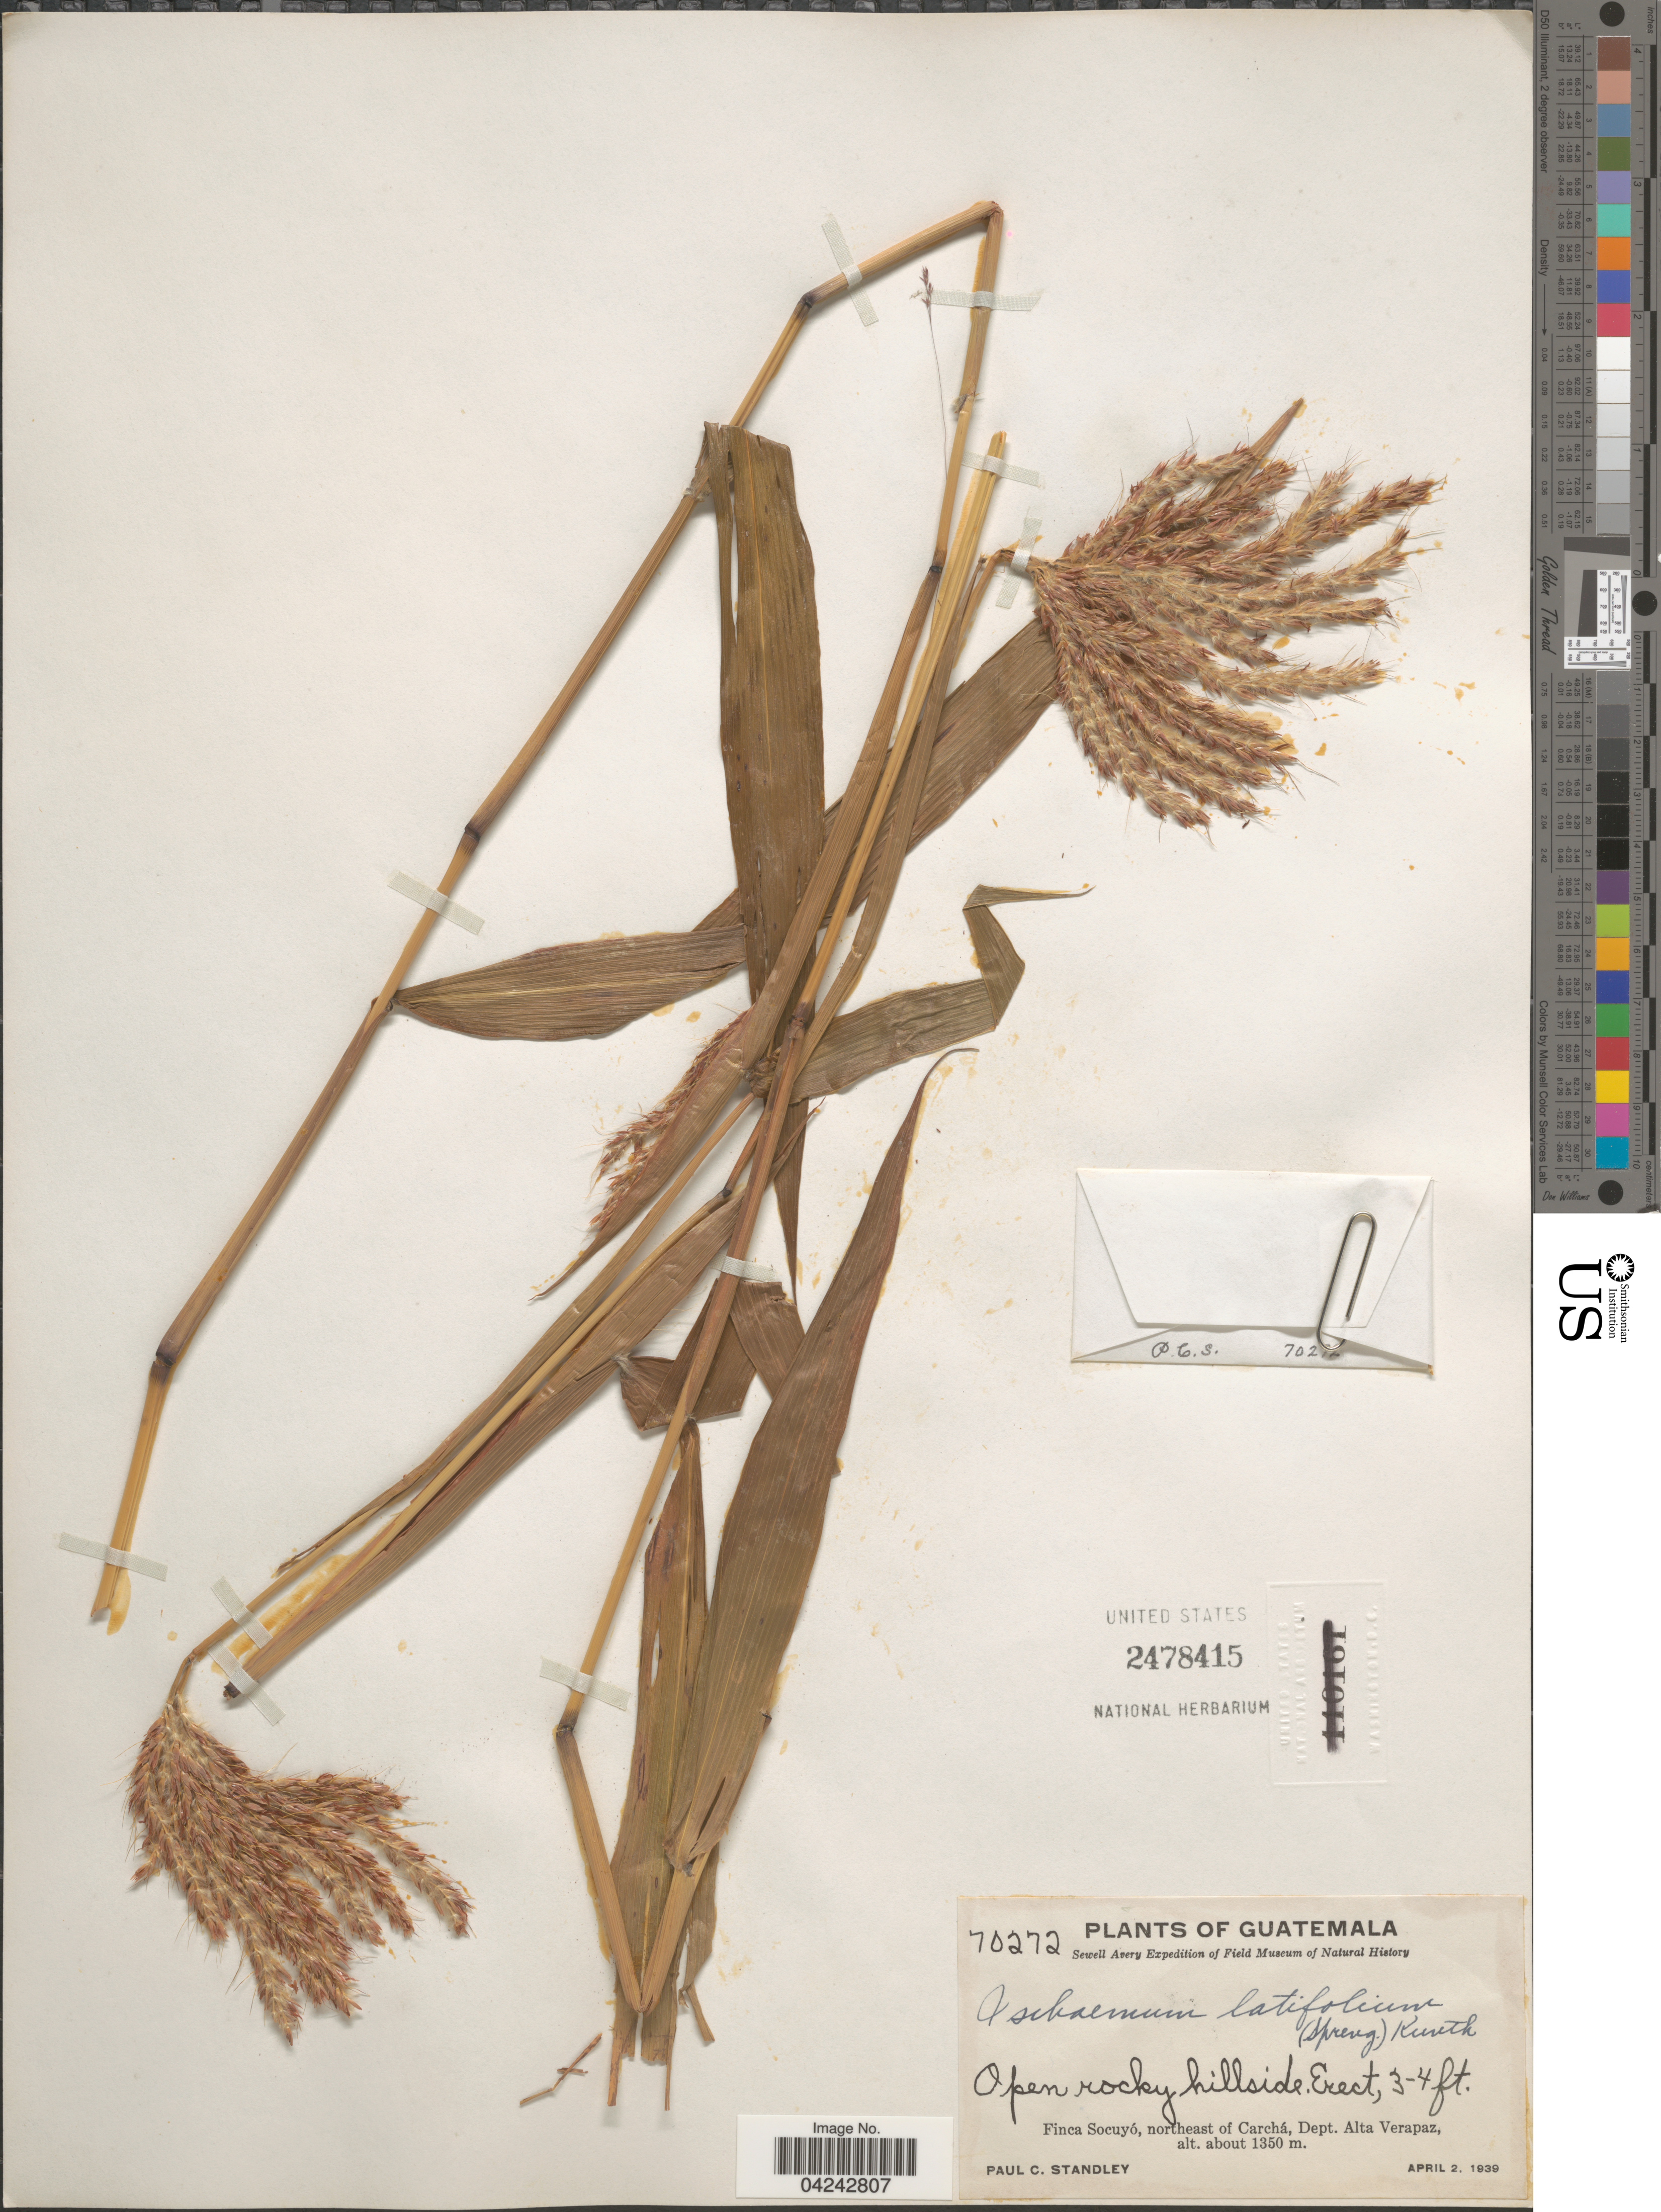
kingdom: Plantae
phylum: Tracheophyta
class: Liliopsida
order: Poales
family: Poaceae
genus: Ischaemum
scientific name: Ischaemum latifolium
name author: (Spreng.) Kunth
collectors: P. C. Standley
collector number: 70272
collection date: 1939-04-02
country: Guatemala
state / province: Alta Verapaz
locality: Sewell Avery Expedition. Finca Socuyó, northeast of Carchá, Dept. Alta Verapaz.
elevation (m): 1350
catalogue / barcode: US 2478415